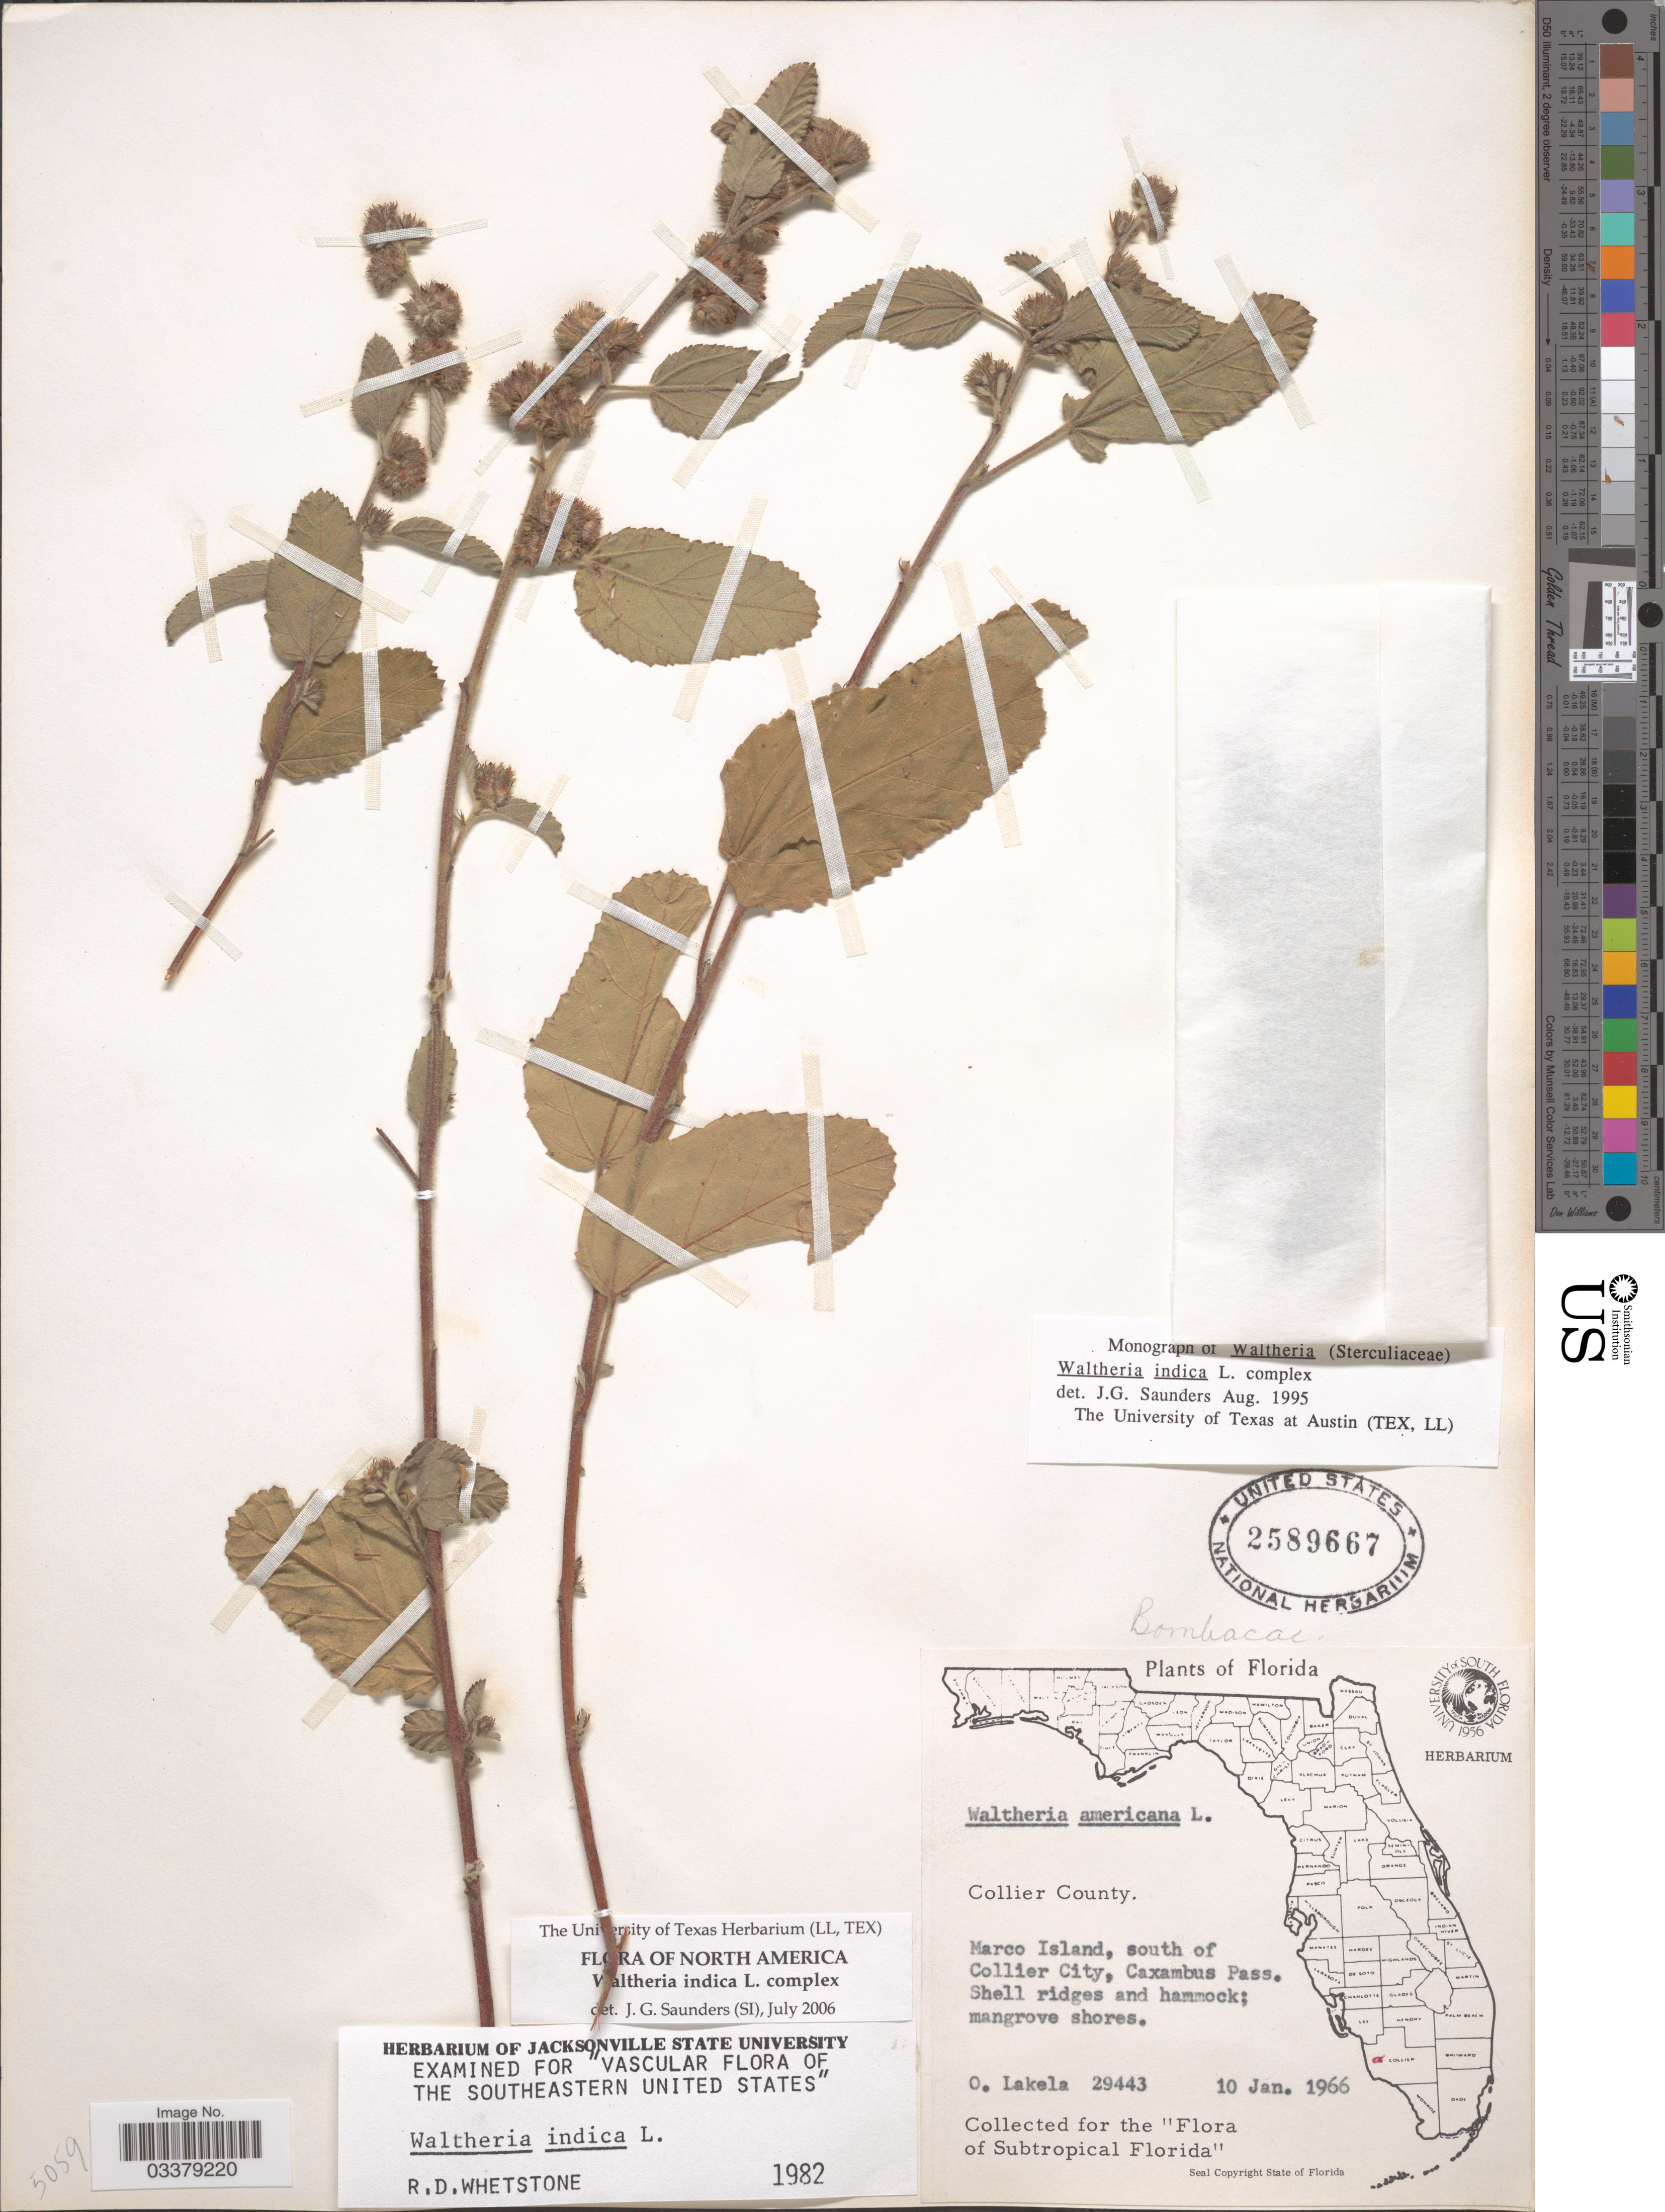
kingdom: Plantae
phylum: Tracheophyta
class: Magnoliopsida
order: Malvales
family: Malvaceae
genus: Waltheria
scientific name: Waltheria indica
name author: L.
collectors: O. Lakela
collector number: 29443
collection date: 1966-01-10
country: United States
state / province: Florida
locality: Collier County. Marco Island, south of Collier City, Caxambus Pass.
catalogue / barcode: US 2589667